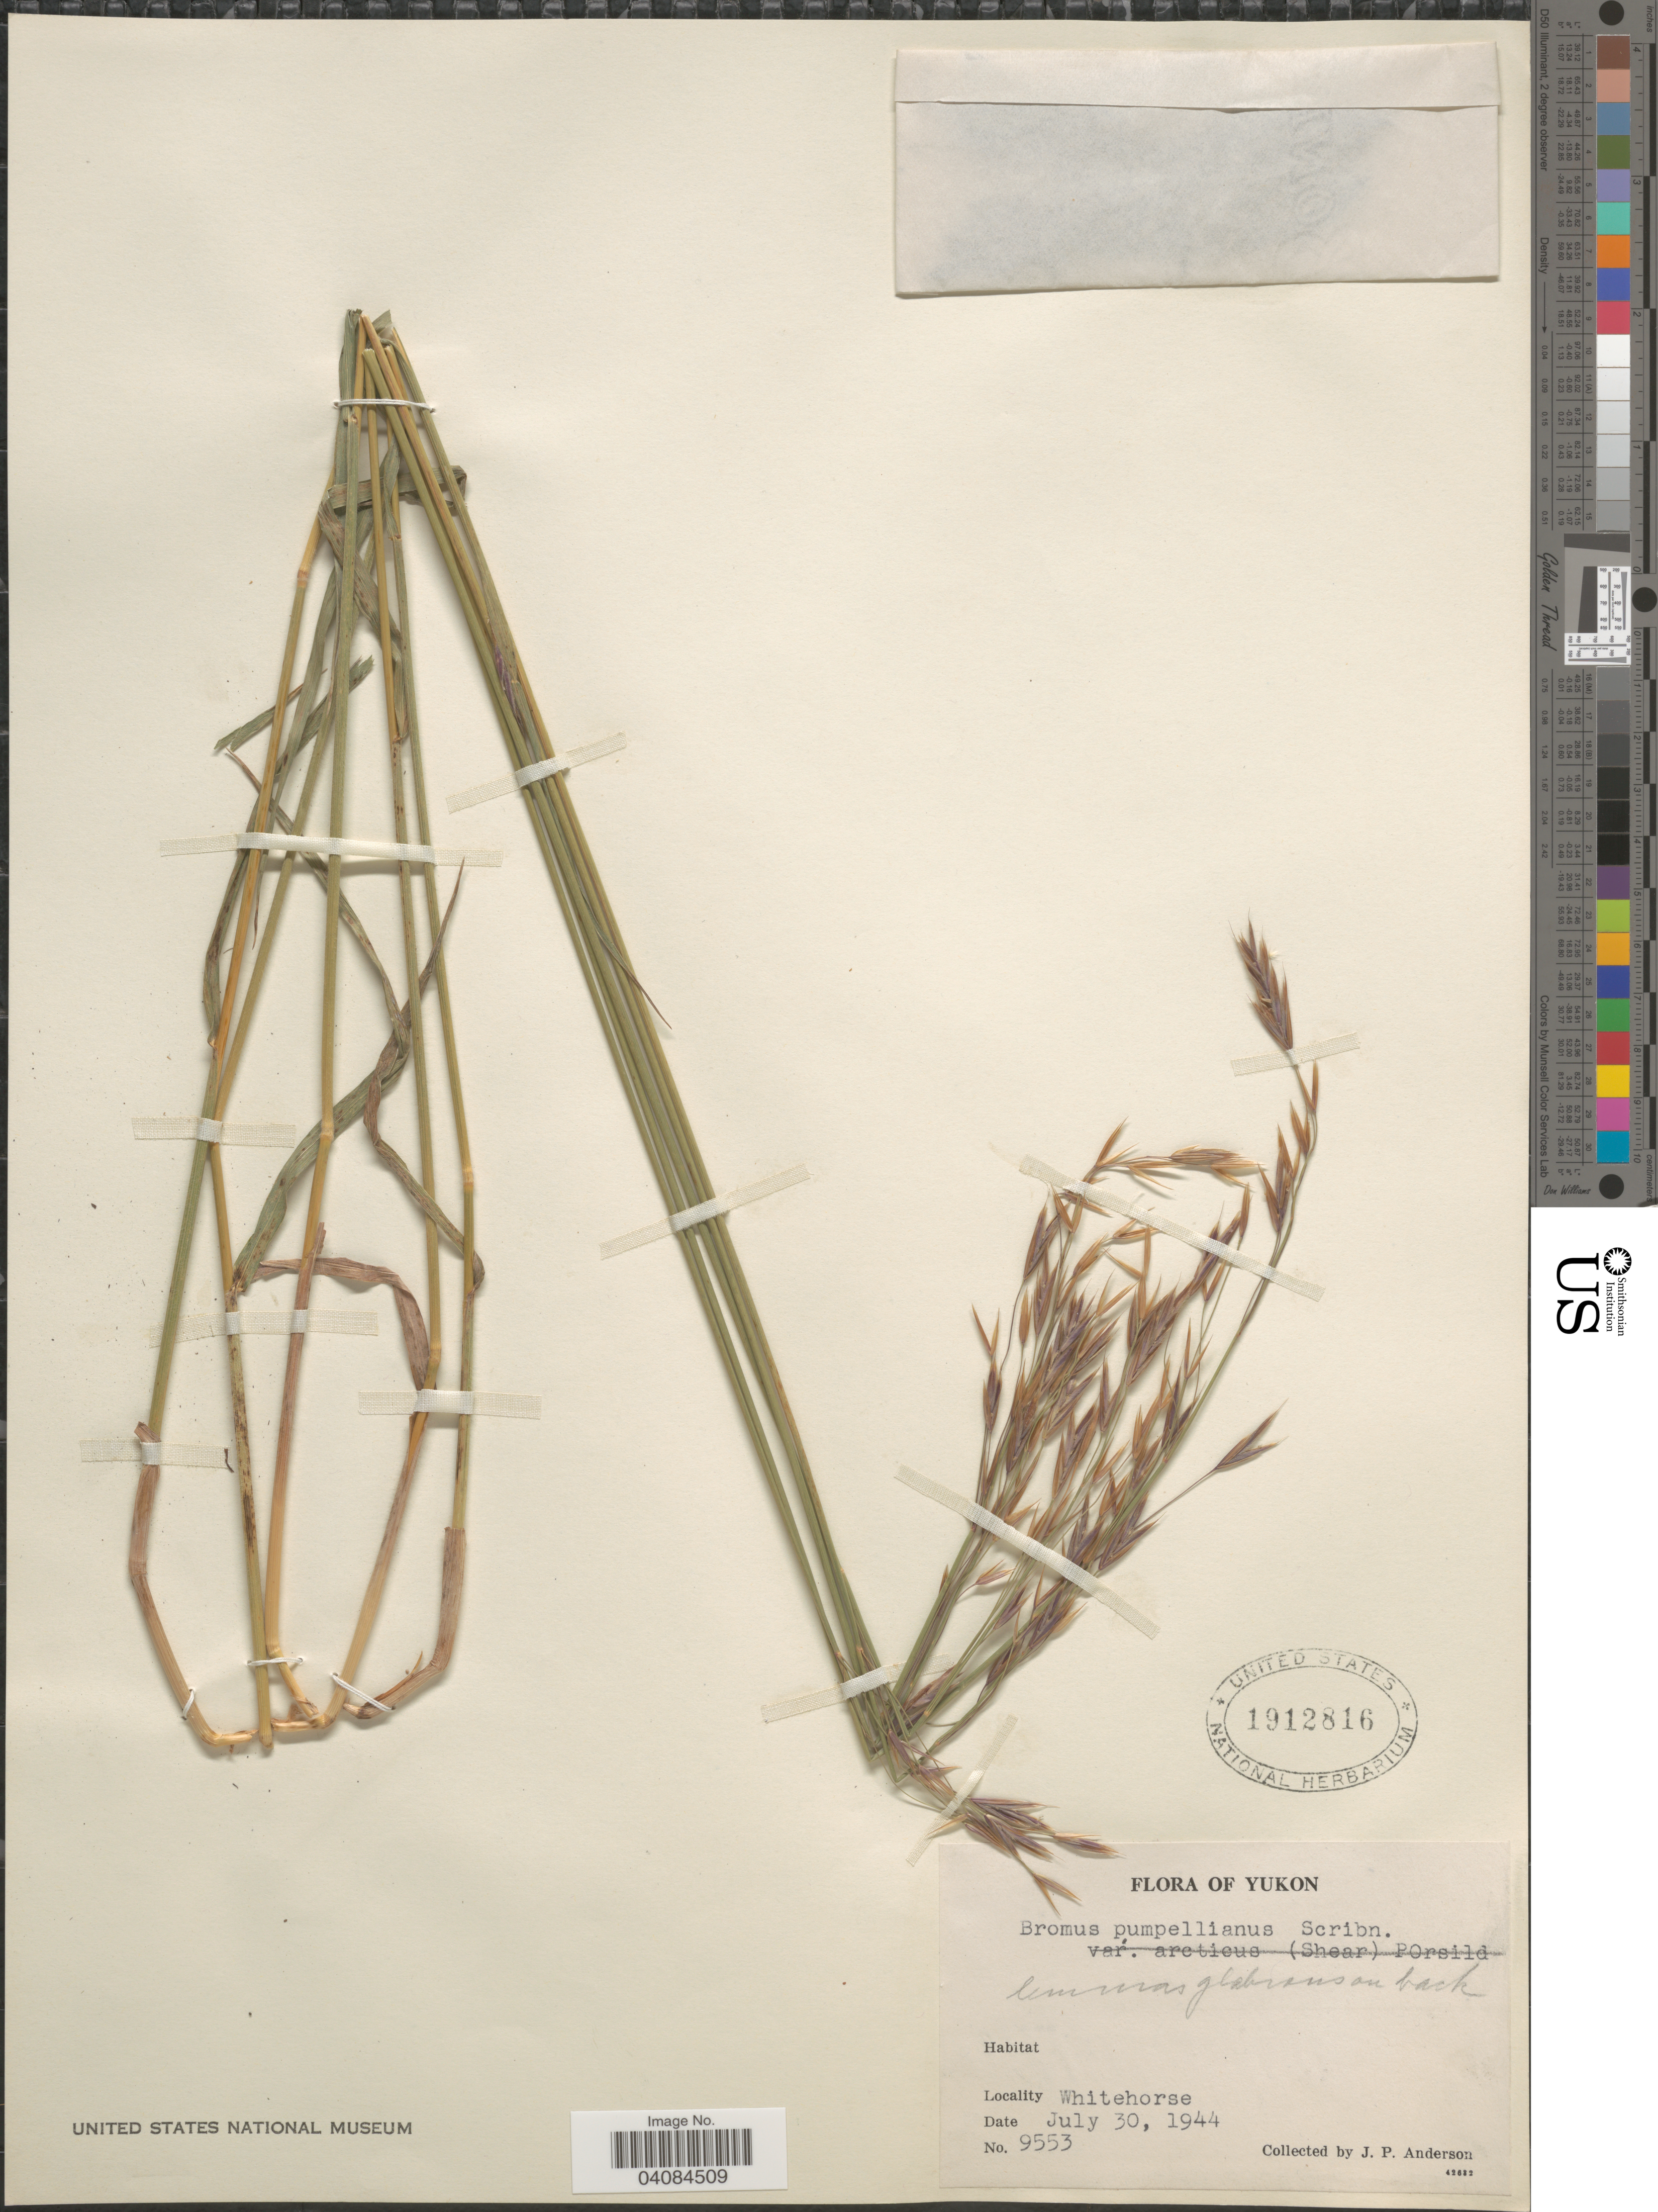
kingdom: Plantae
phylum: Tracheophyta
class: Liliopsida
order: Poales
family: Poaceae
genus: Bromus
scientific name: Bromus pumpellianus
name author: Scribn.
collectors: J. P. Anderson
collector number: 9553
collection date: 1944-07-30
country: Canada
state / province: Yukon Territory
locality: Yukon. Whitehorse.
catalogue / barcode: US 1912816